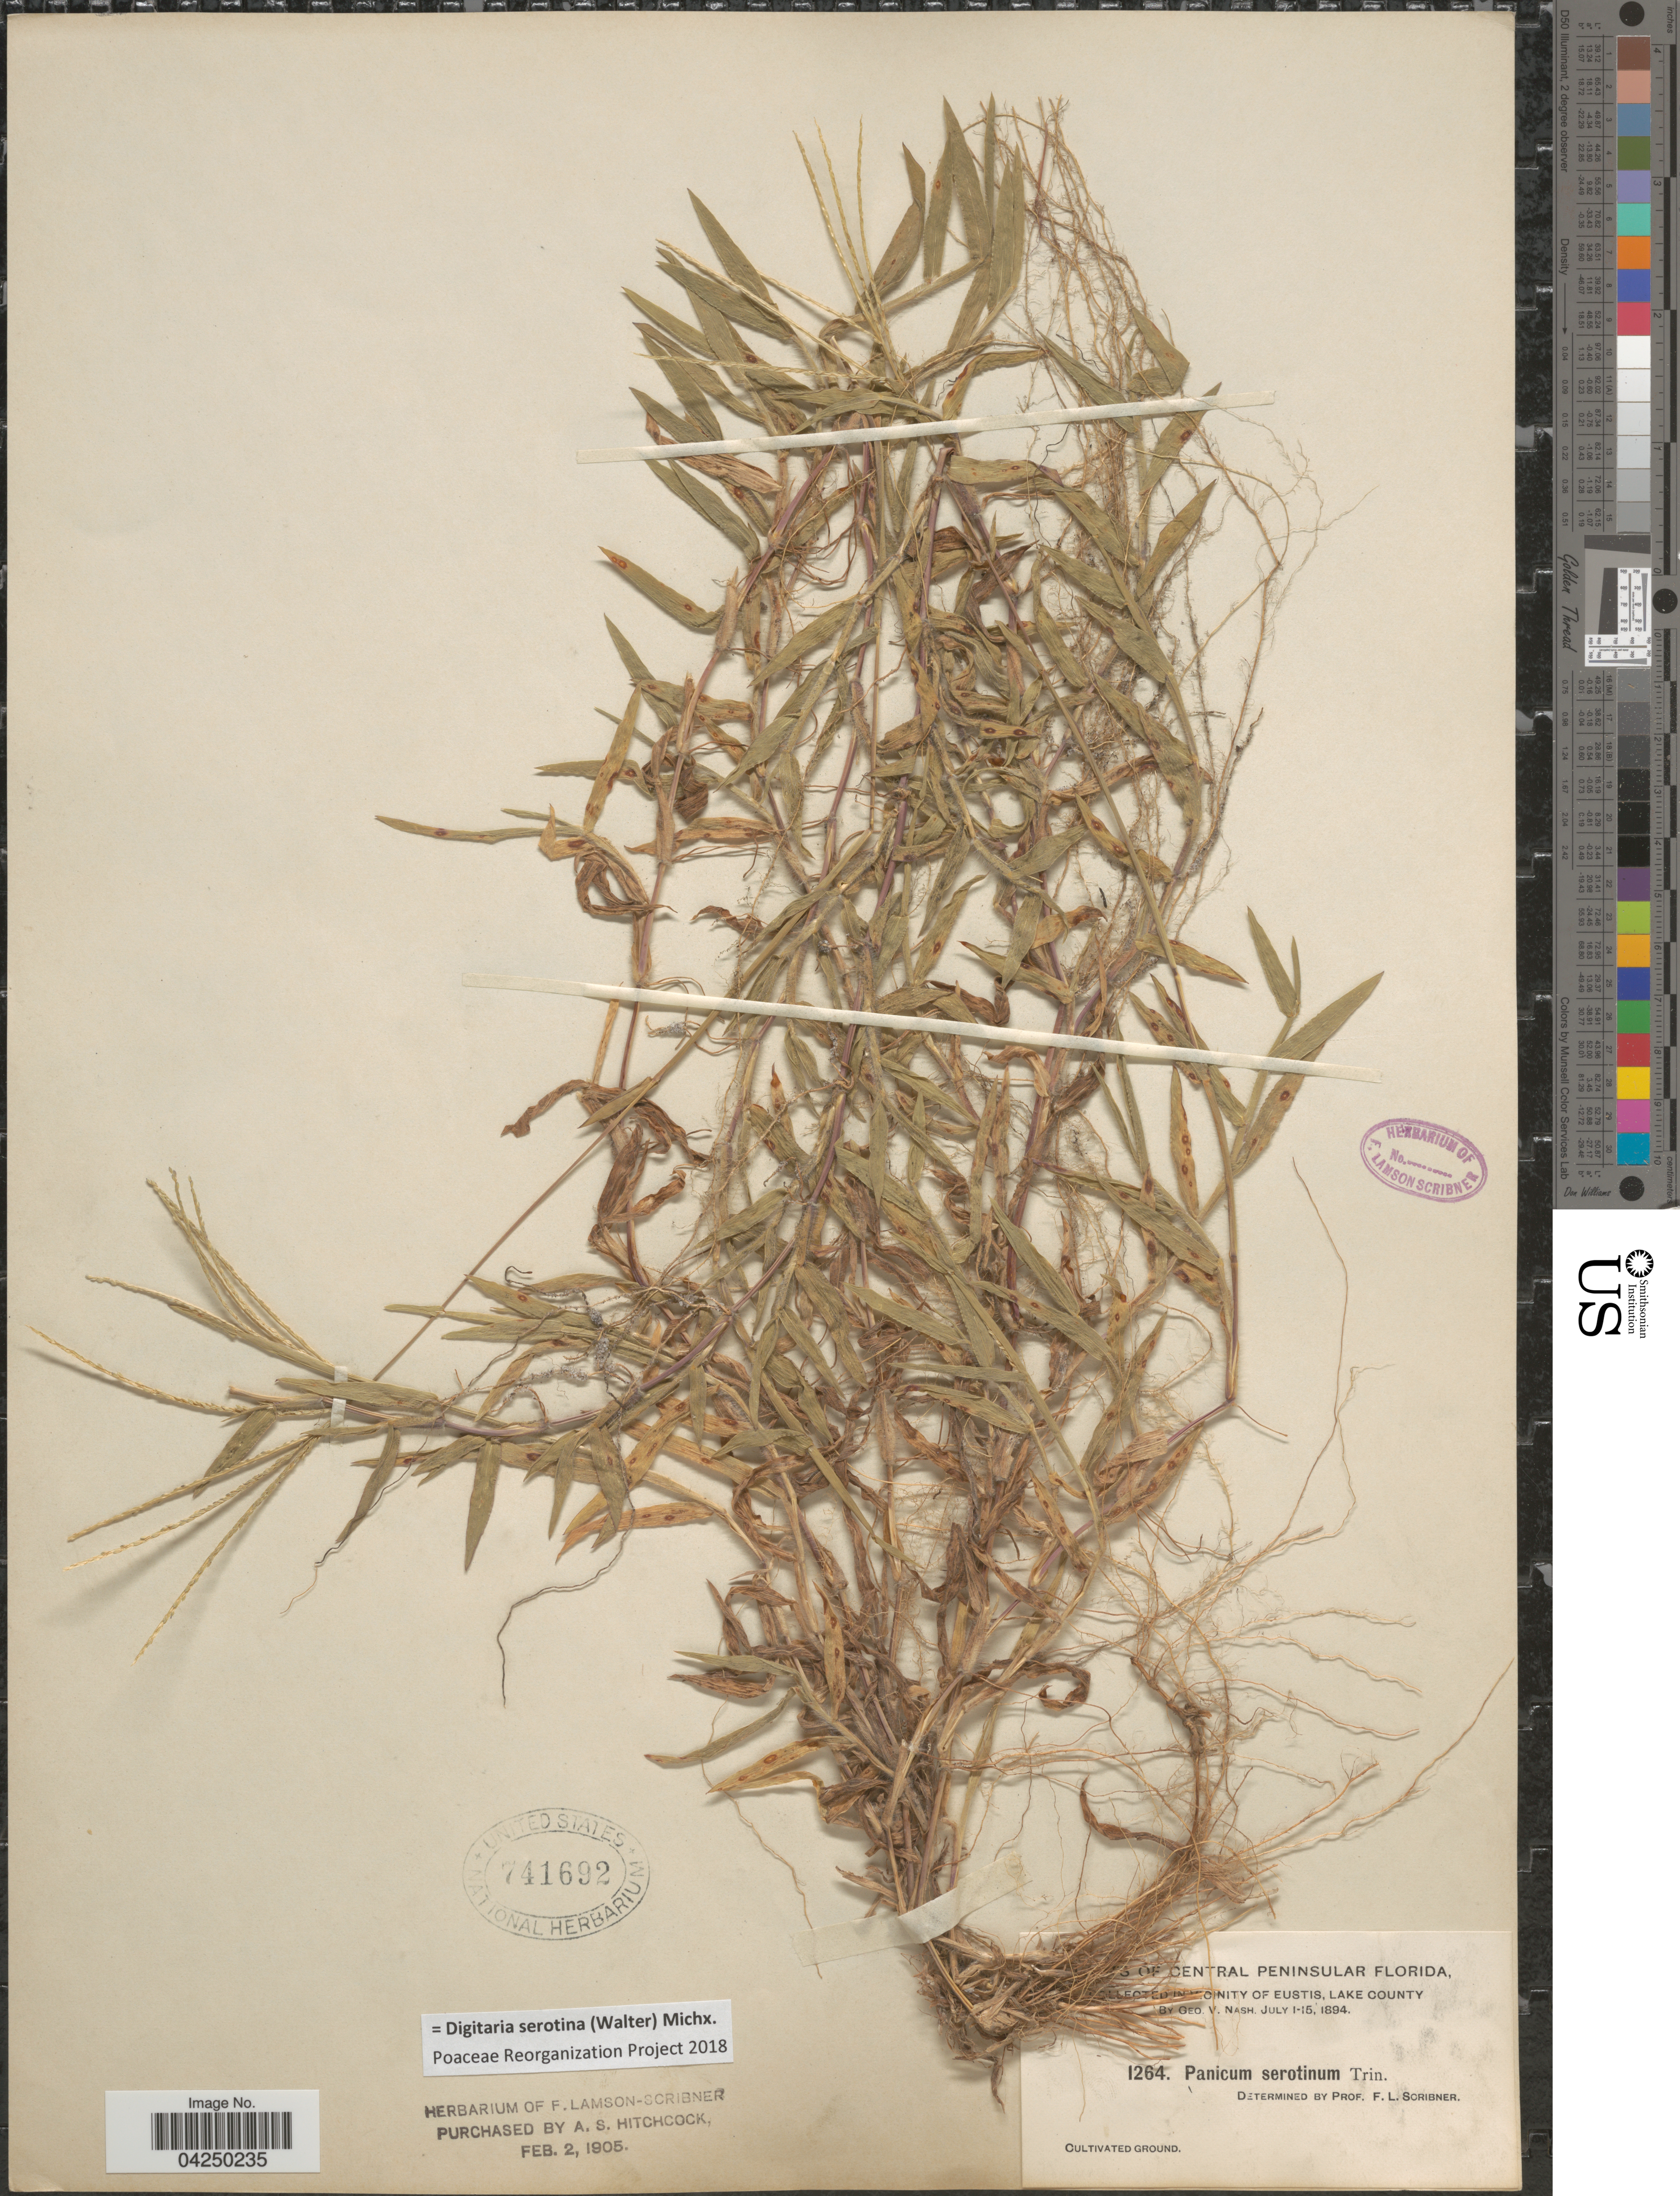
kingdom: Plantae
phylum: Tracheophyta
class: Liliopsida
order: Poales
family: Poaceae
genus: Digitaria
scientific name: Digitaria serotina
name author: (Walter) Michx.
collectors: G. V. Nash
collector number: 1264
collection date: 1894-07-01/1894-07-15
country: United States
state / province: Florida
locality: Central Peninsular Florida. Vicinity of Eustis, Lake County. Cultivated ground.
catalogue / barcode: US 741692